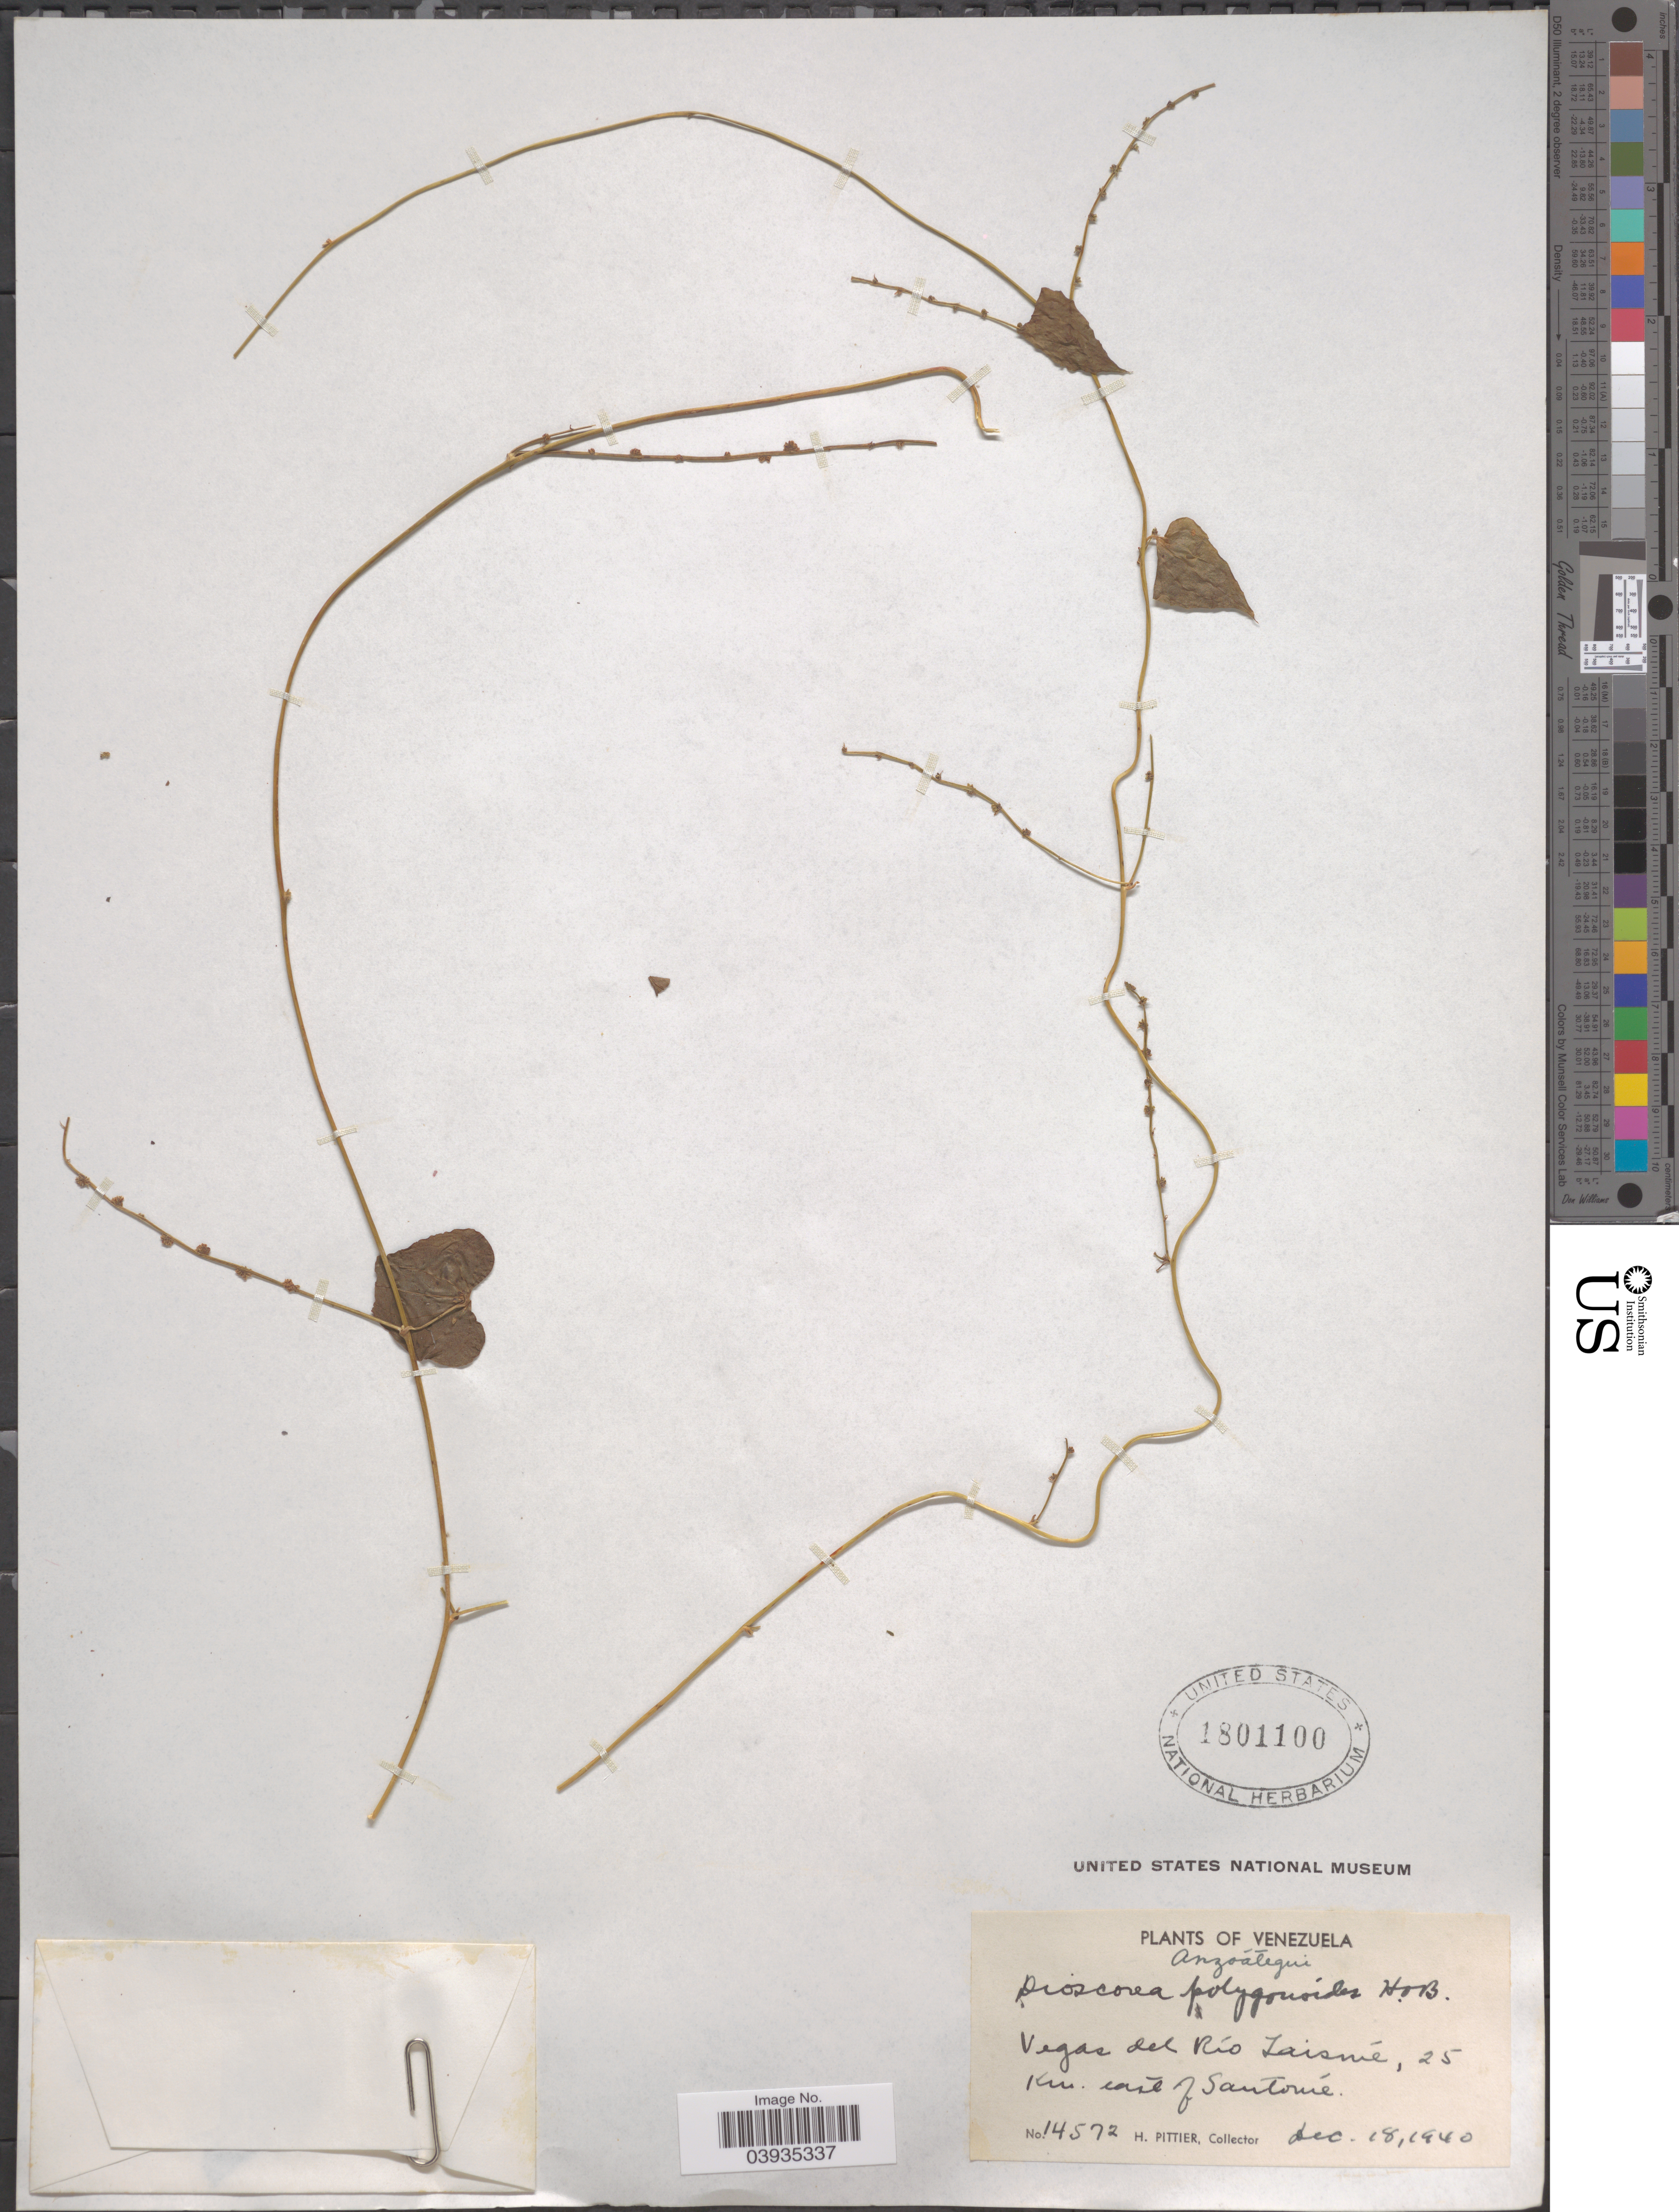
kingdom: Plantae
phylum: Tracheophyta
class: Liliopsida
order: Dioscoreales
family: Dioscoreaceae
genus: Dioscorea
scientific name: Dioscorea polygonoides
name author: Humb. & Bonpl. ex Willd.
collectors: H. F. Pittier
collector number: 14572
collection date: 1940-12-18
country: Venezuela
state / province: Anzoategui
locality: Vegas del Río Zaismé, 25 Km. east of Santomé.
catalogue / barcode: US 1801100